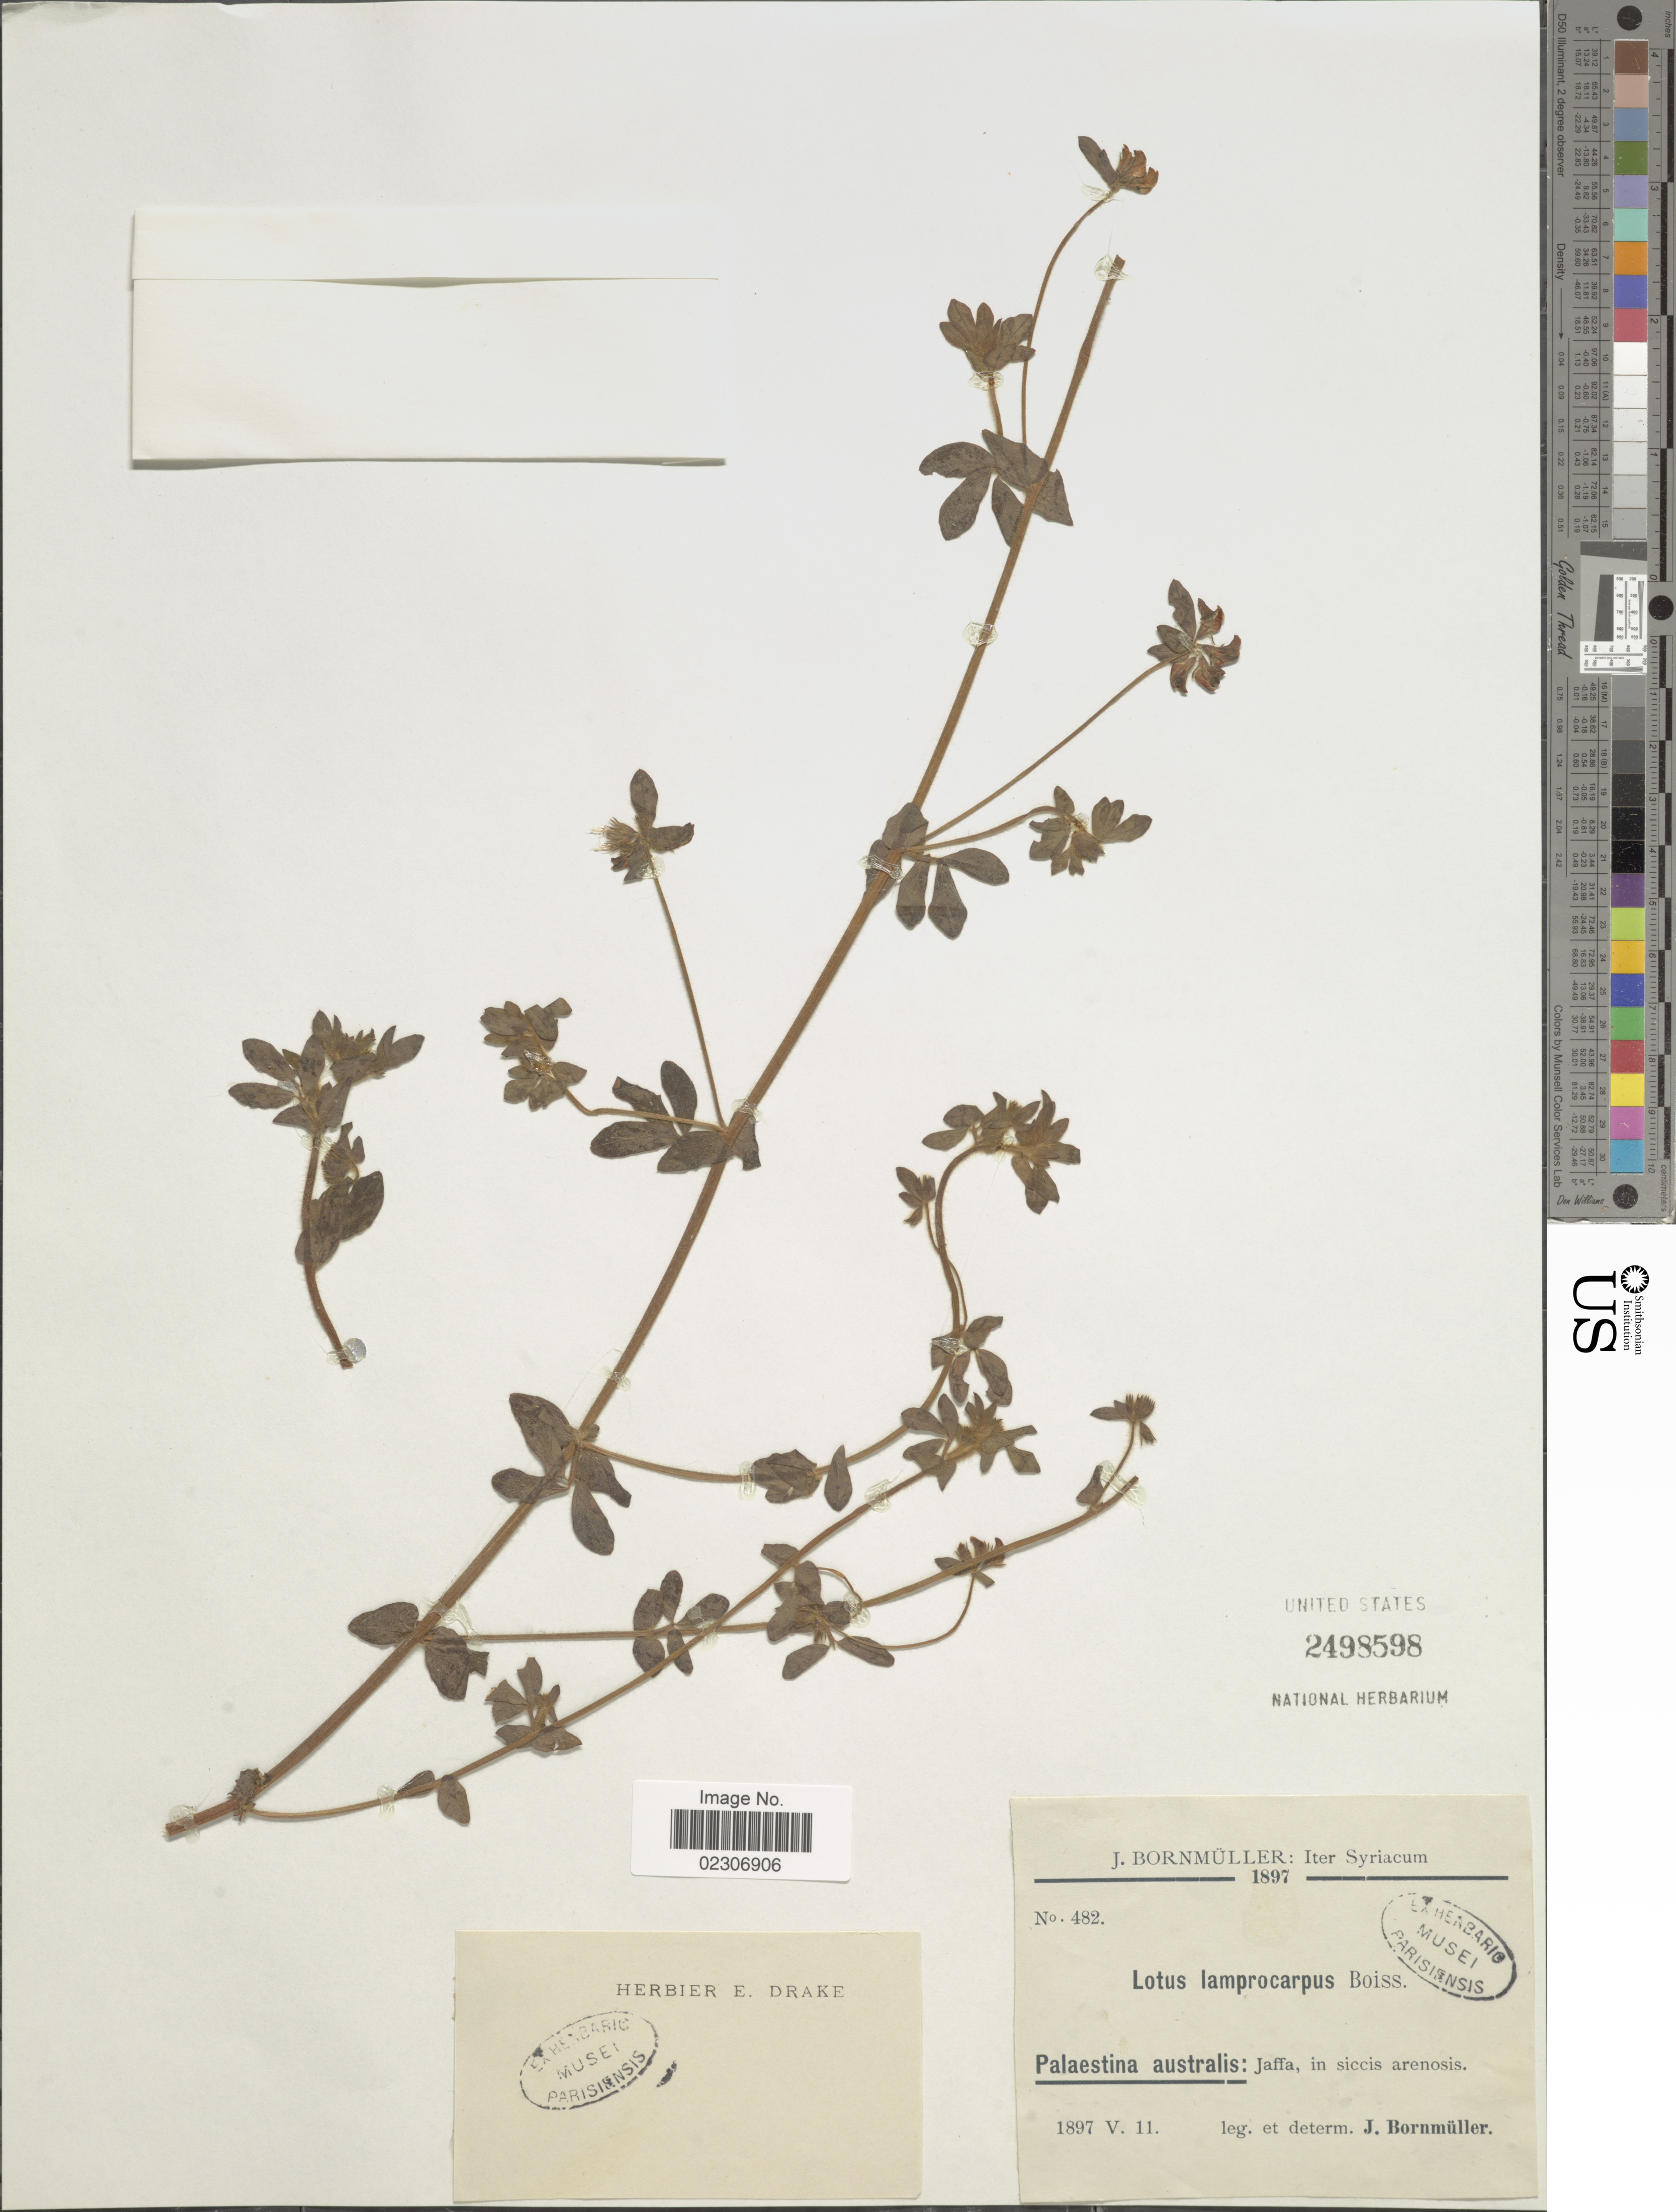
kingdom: Plantae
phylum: Tracheophyta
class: Magnoliopsida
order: Fabales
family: Fabaceae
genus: Lotus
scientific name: Lotus lamprocarpus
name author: Boiss.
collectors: J. Bornmüller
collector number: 482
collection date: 1897-05-11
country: Syria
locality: Palaestina Australis: Jaffa, in siccis arenosis. Syriacum.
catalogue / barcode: US 2498598